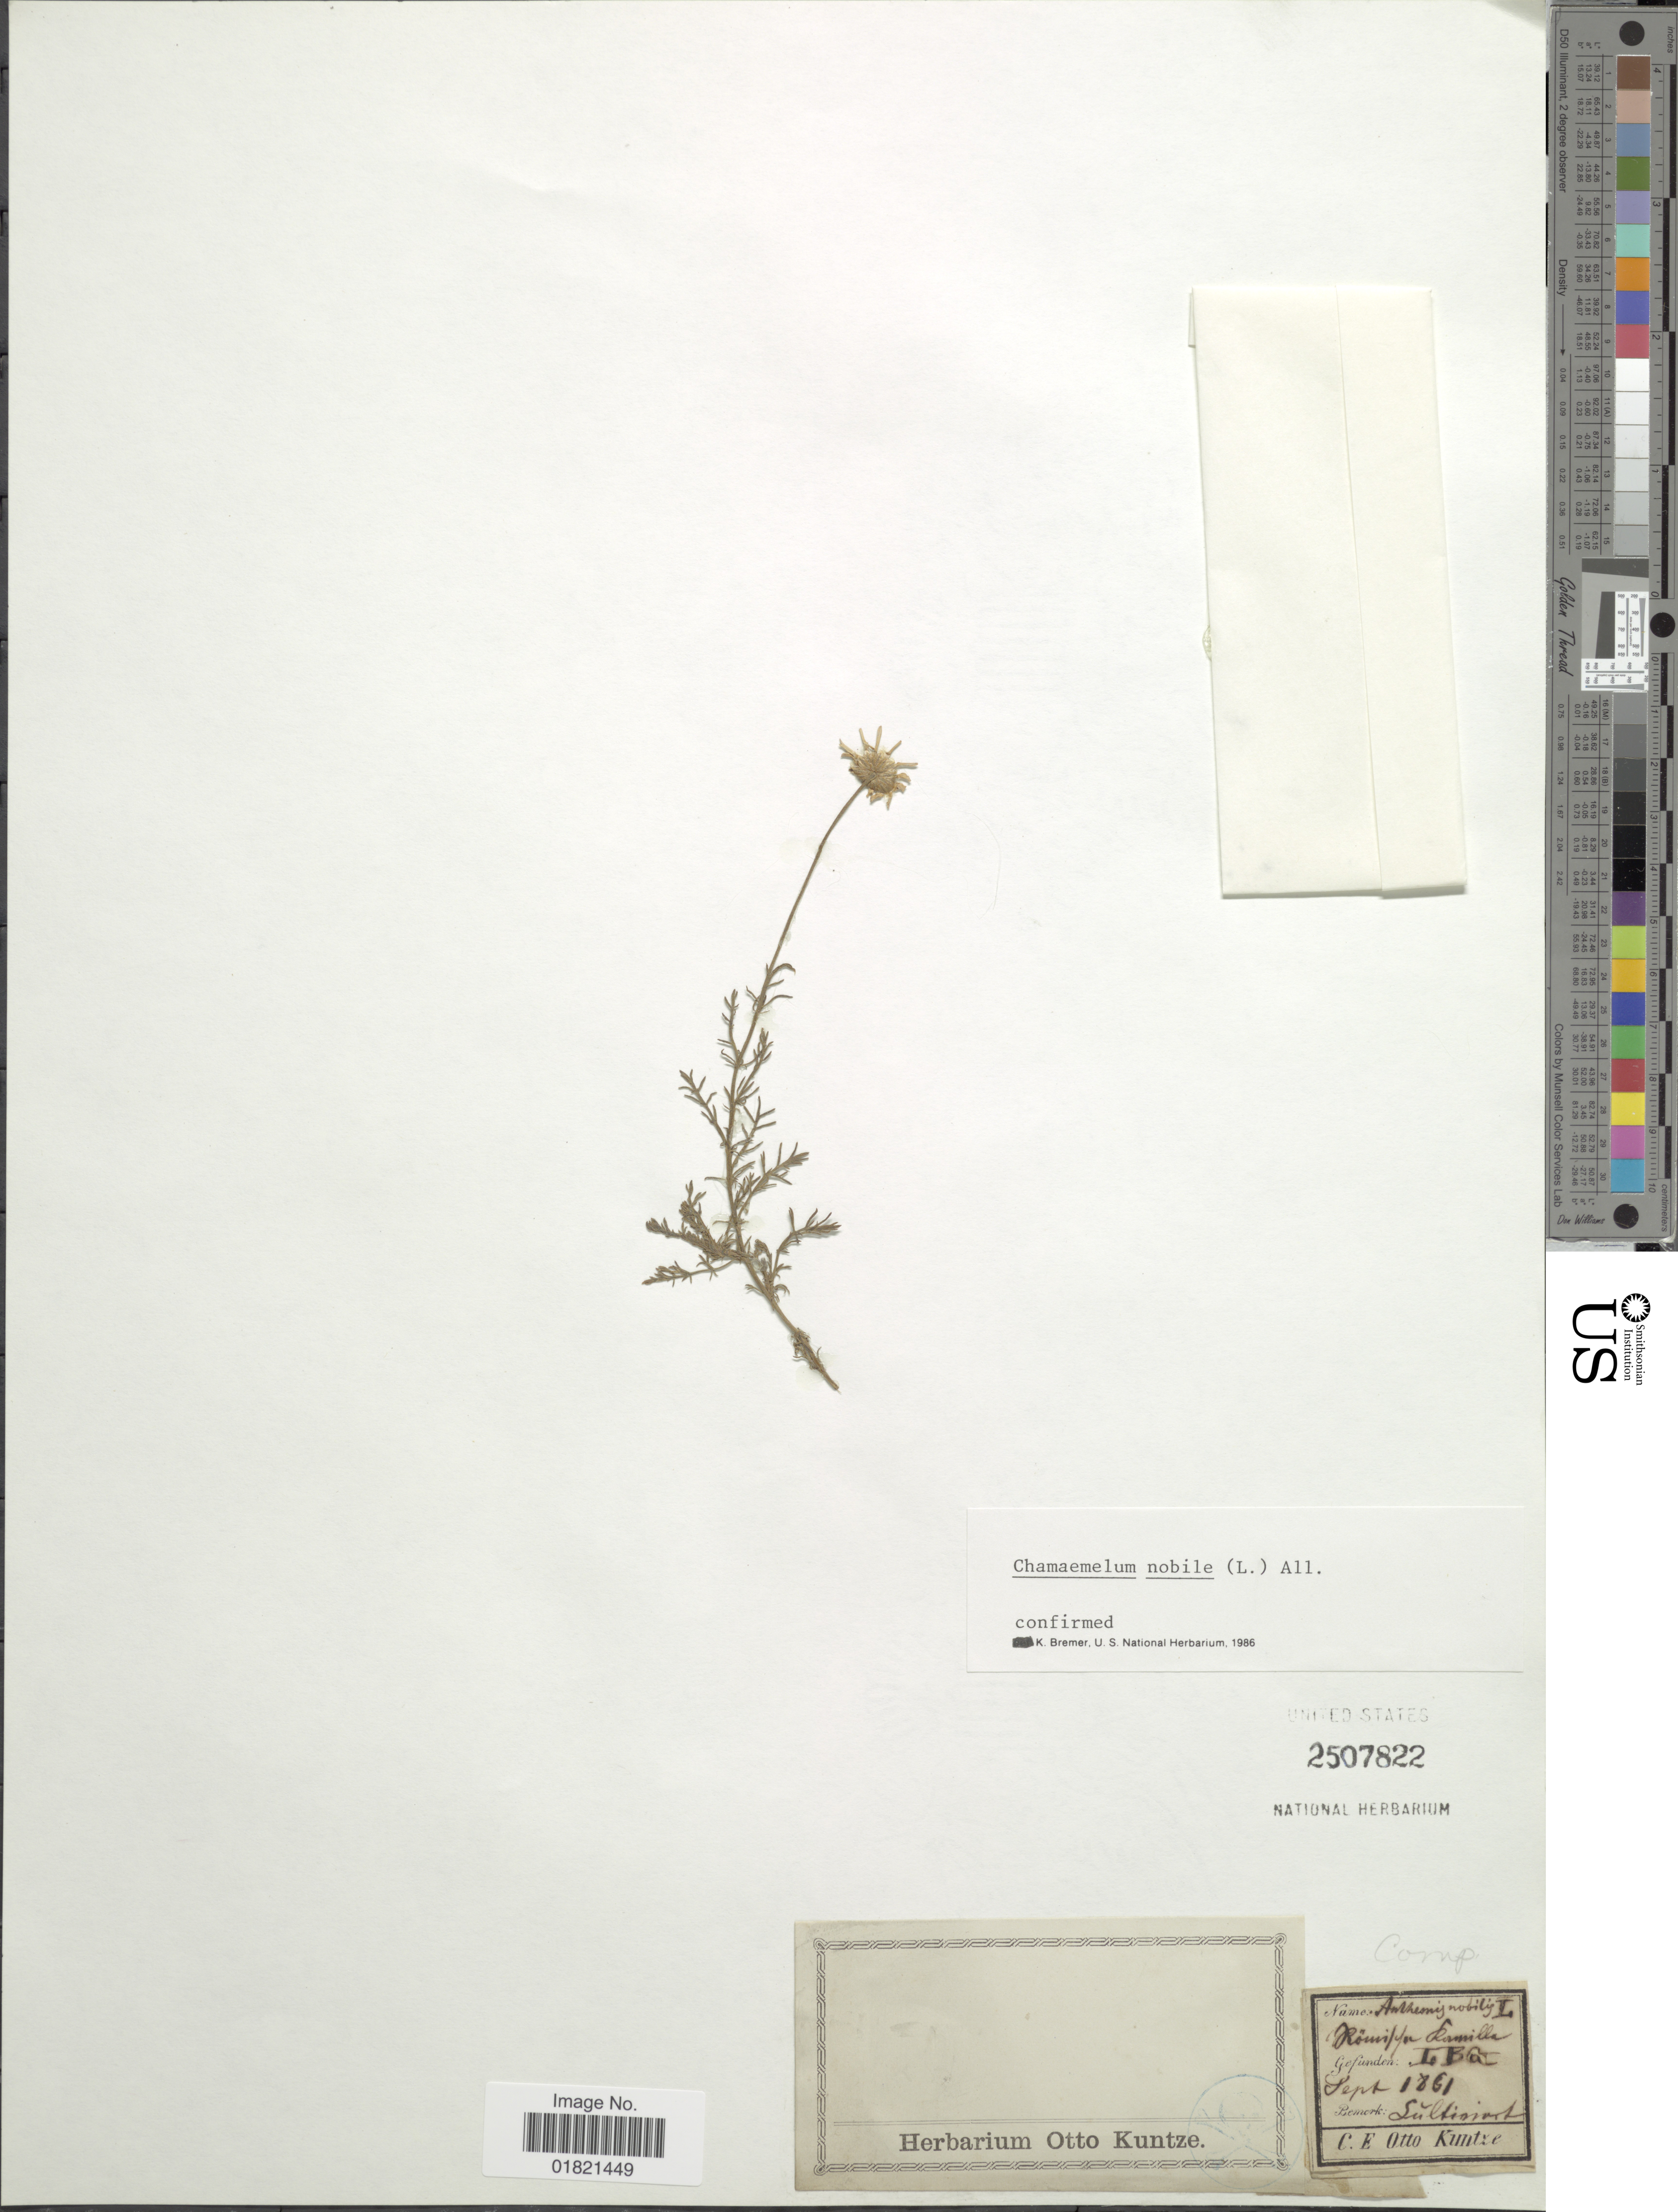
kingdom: Plantae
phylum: Tracheophyta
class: Magnoliopsida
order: Asterales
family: Asteraceae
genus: Chamaemelum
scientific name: Chamaemelum nobile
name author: (L.) All.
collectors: C.E.O. Kuntze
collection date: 1861-09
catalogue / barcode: US 2507822